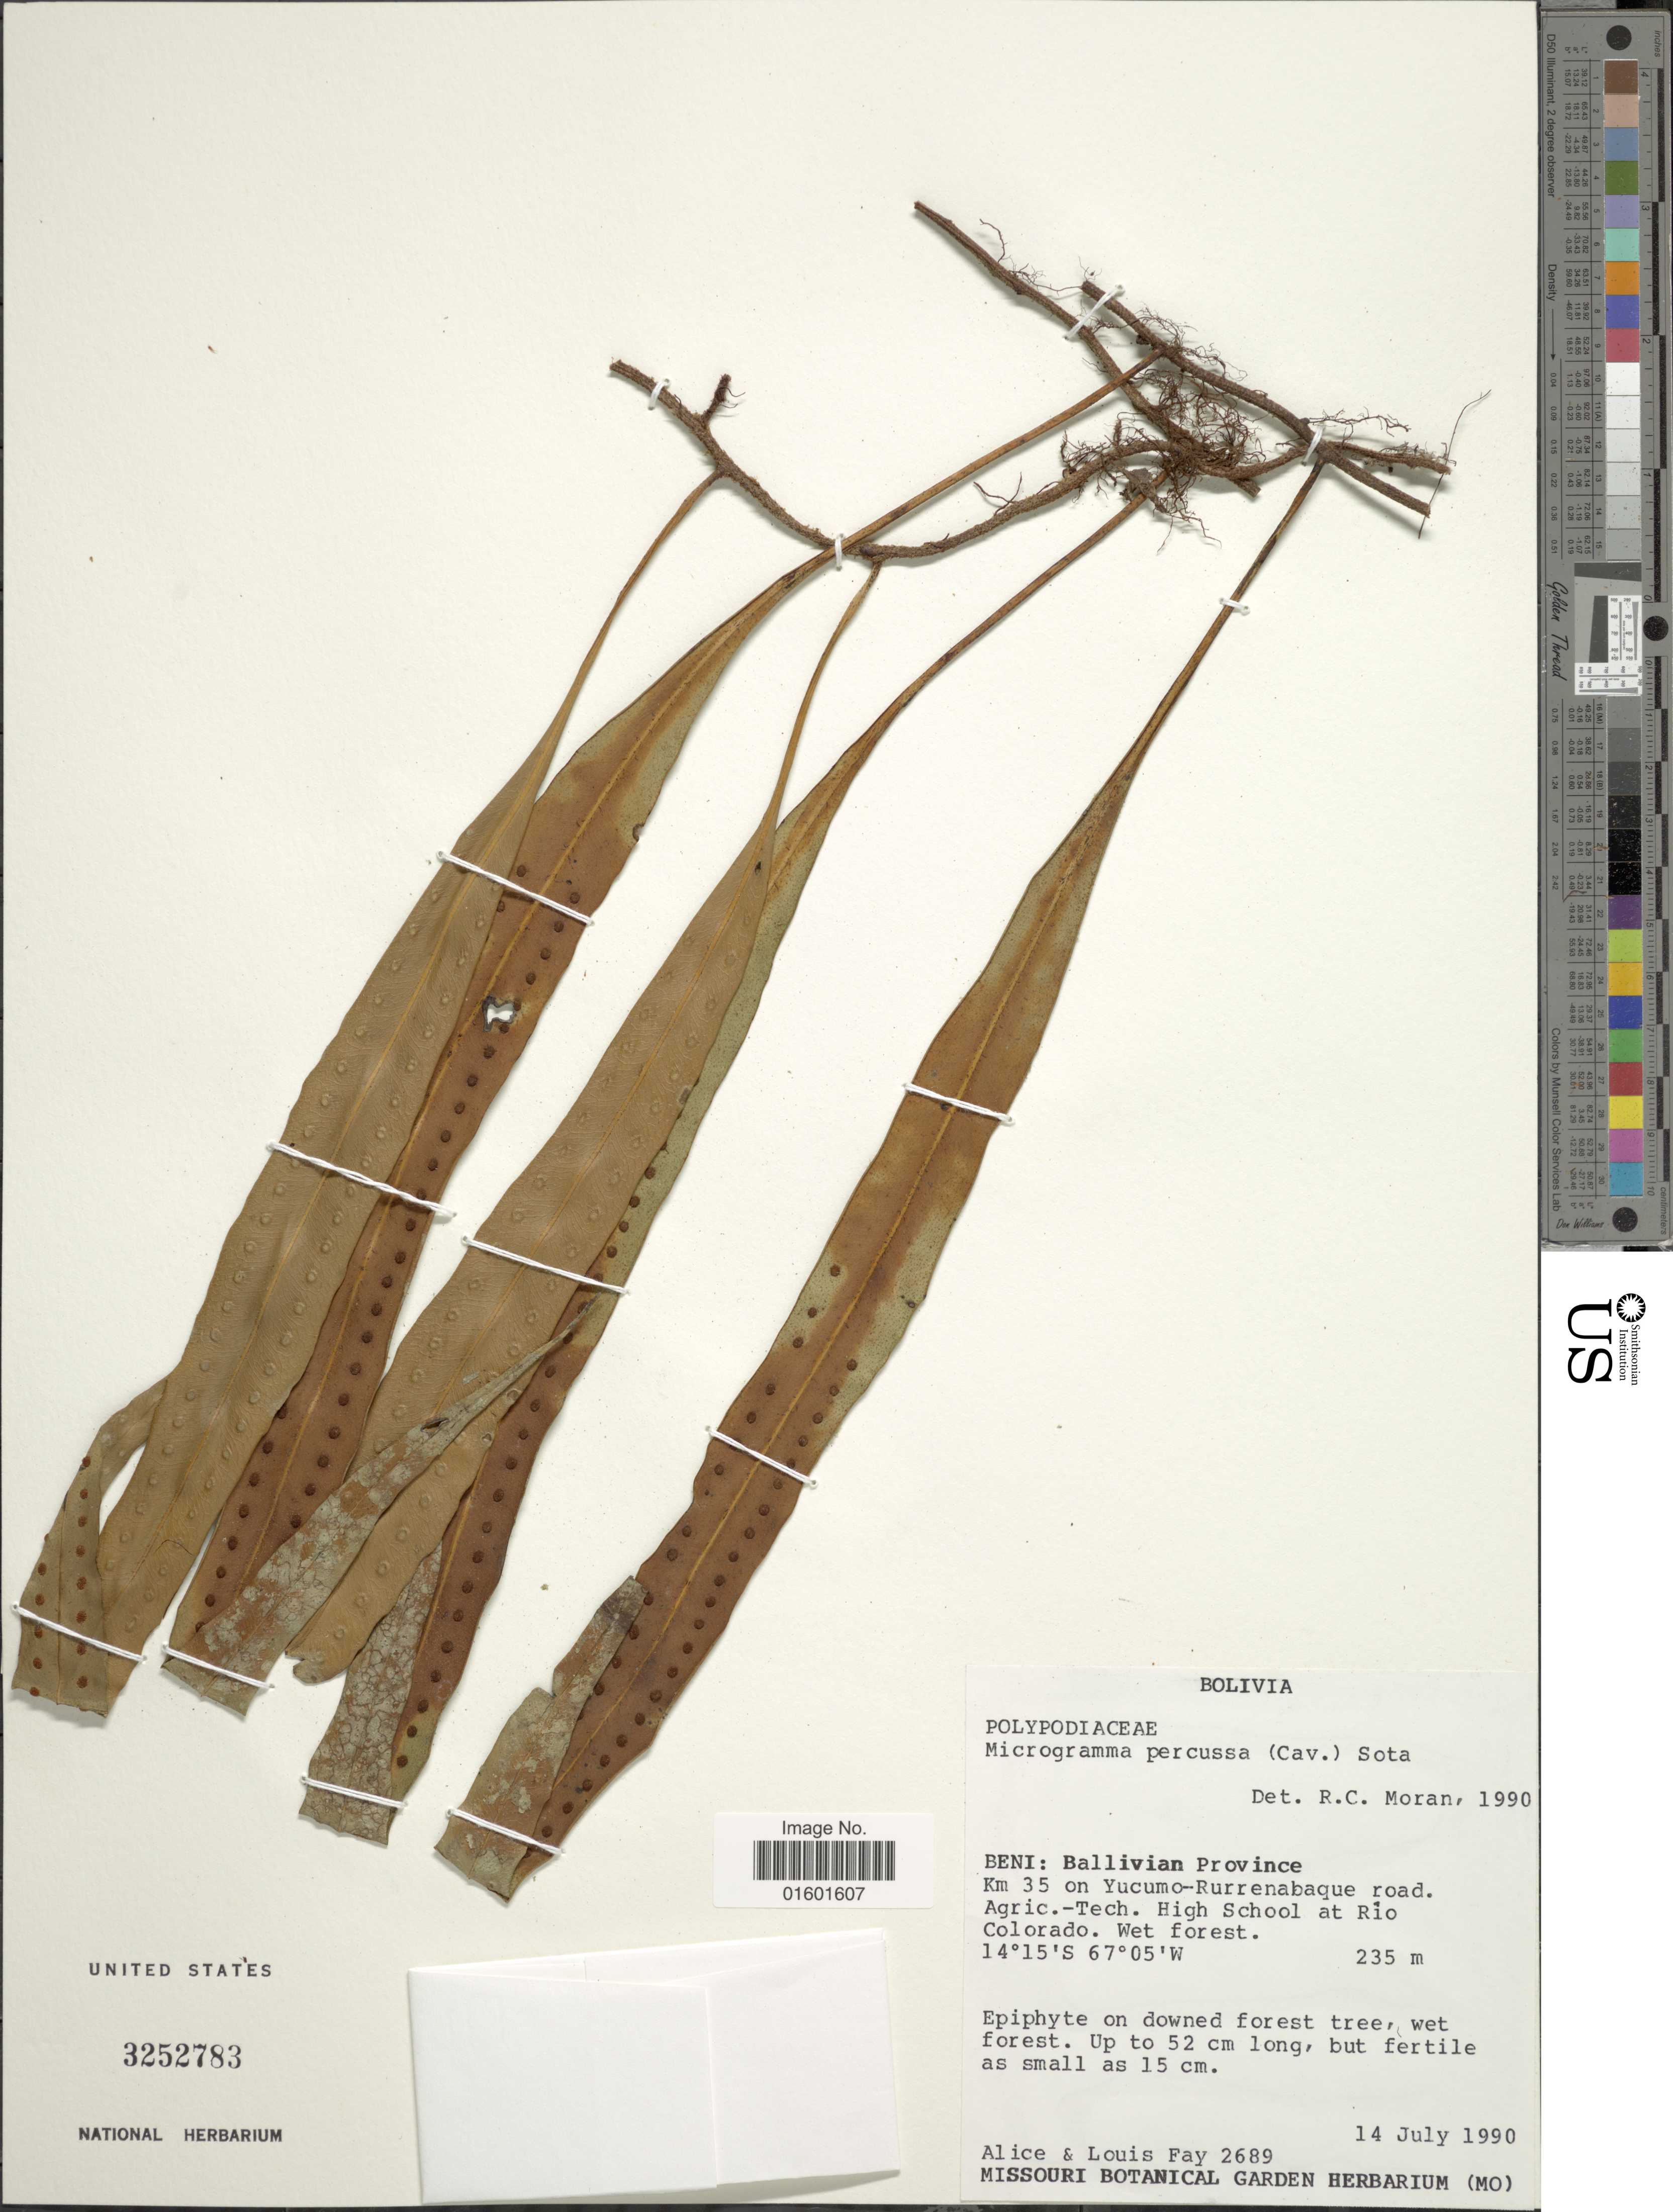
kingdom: Plantae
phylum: Tracheophyta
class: Polypodiopsida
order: Polypodiales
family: Polypodiaceae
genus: Microgramma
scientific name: Microgramma percussa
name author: (Cav.) de la Sota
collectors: A. Fay & L. Fay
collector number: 2689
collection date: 1990-07-14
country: Bolivia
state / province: Beni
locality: Ballivan Province km 35 on Yucumo-Rurrenabaque road. Agric. Tech. High school at Rio Colorado. Wet forest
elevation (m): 235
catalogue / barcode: US 3252783